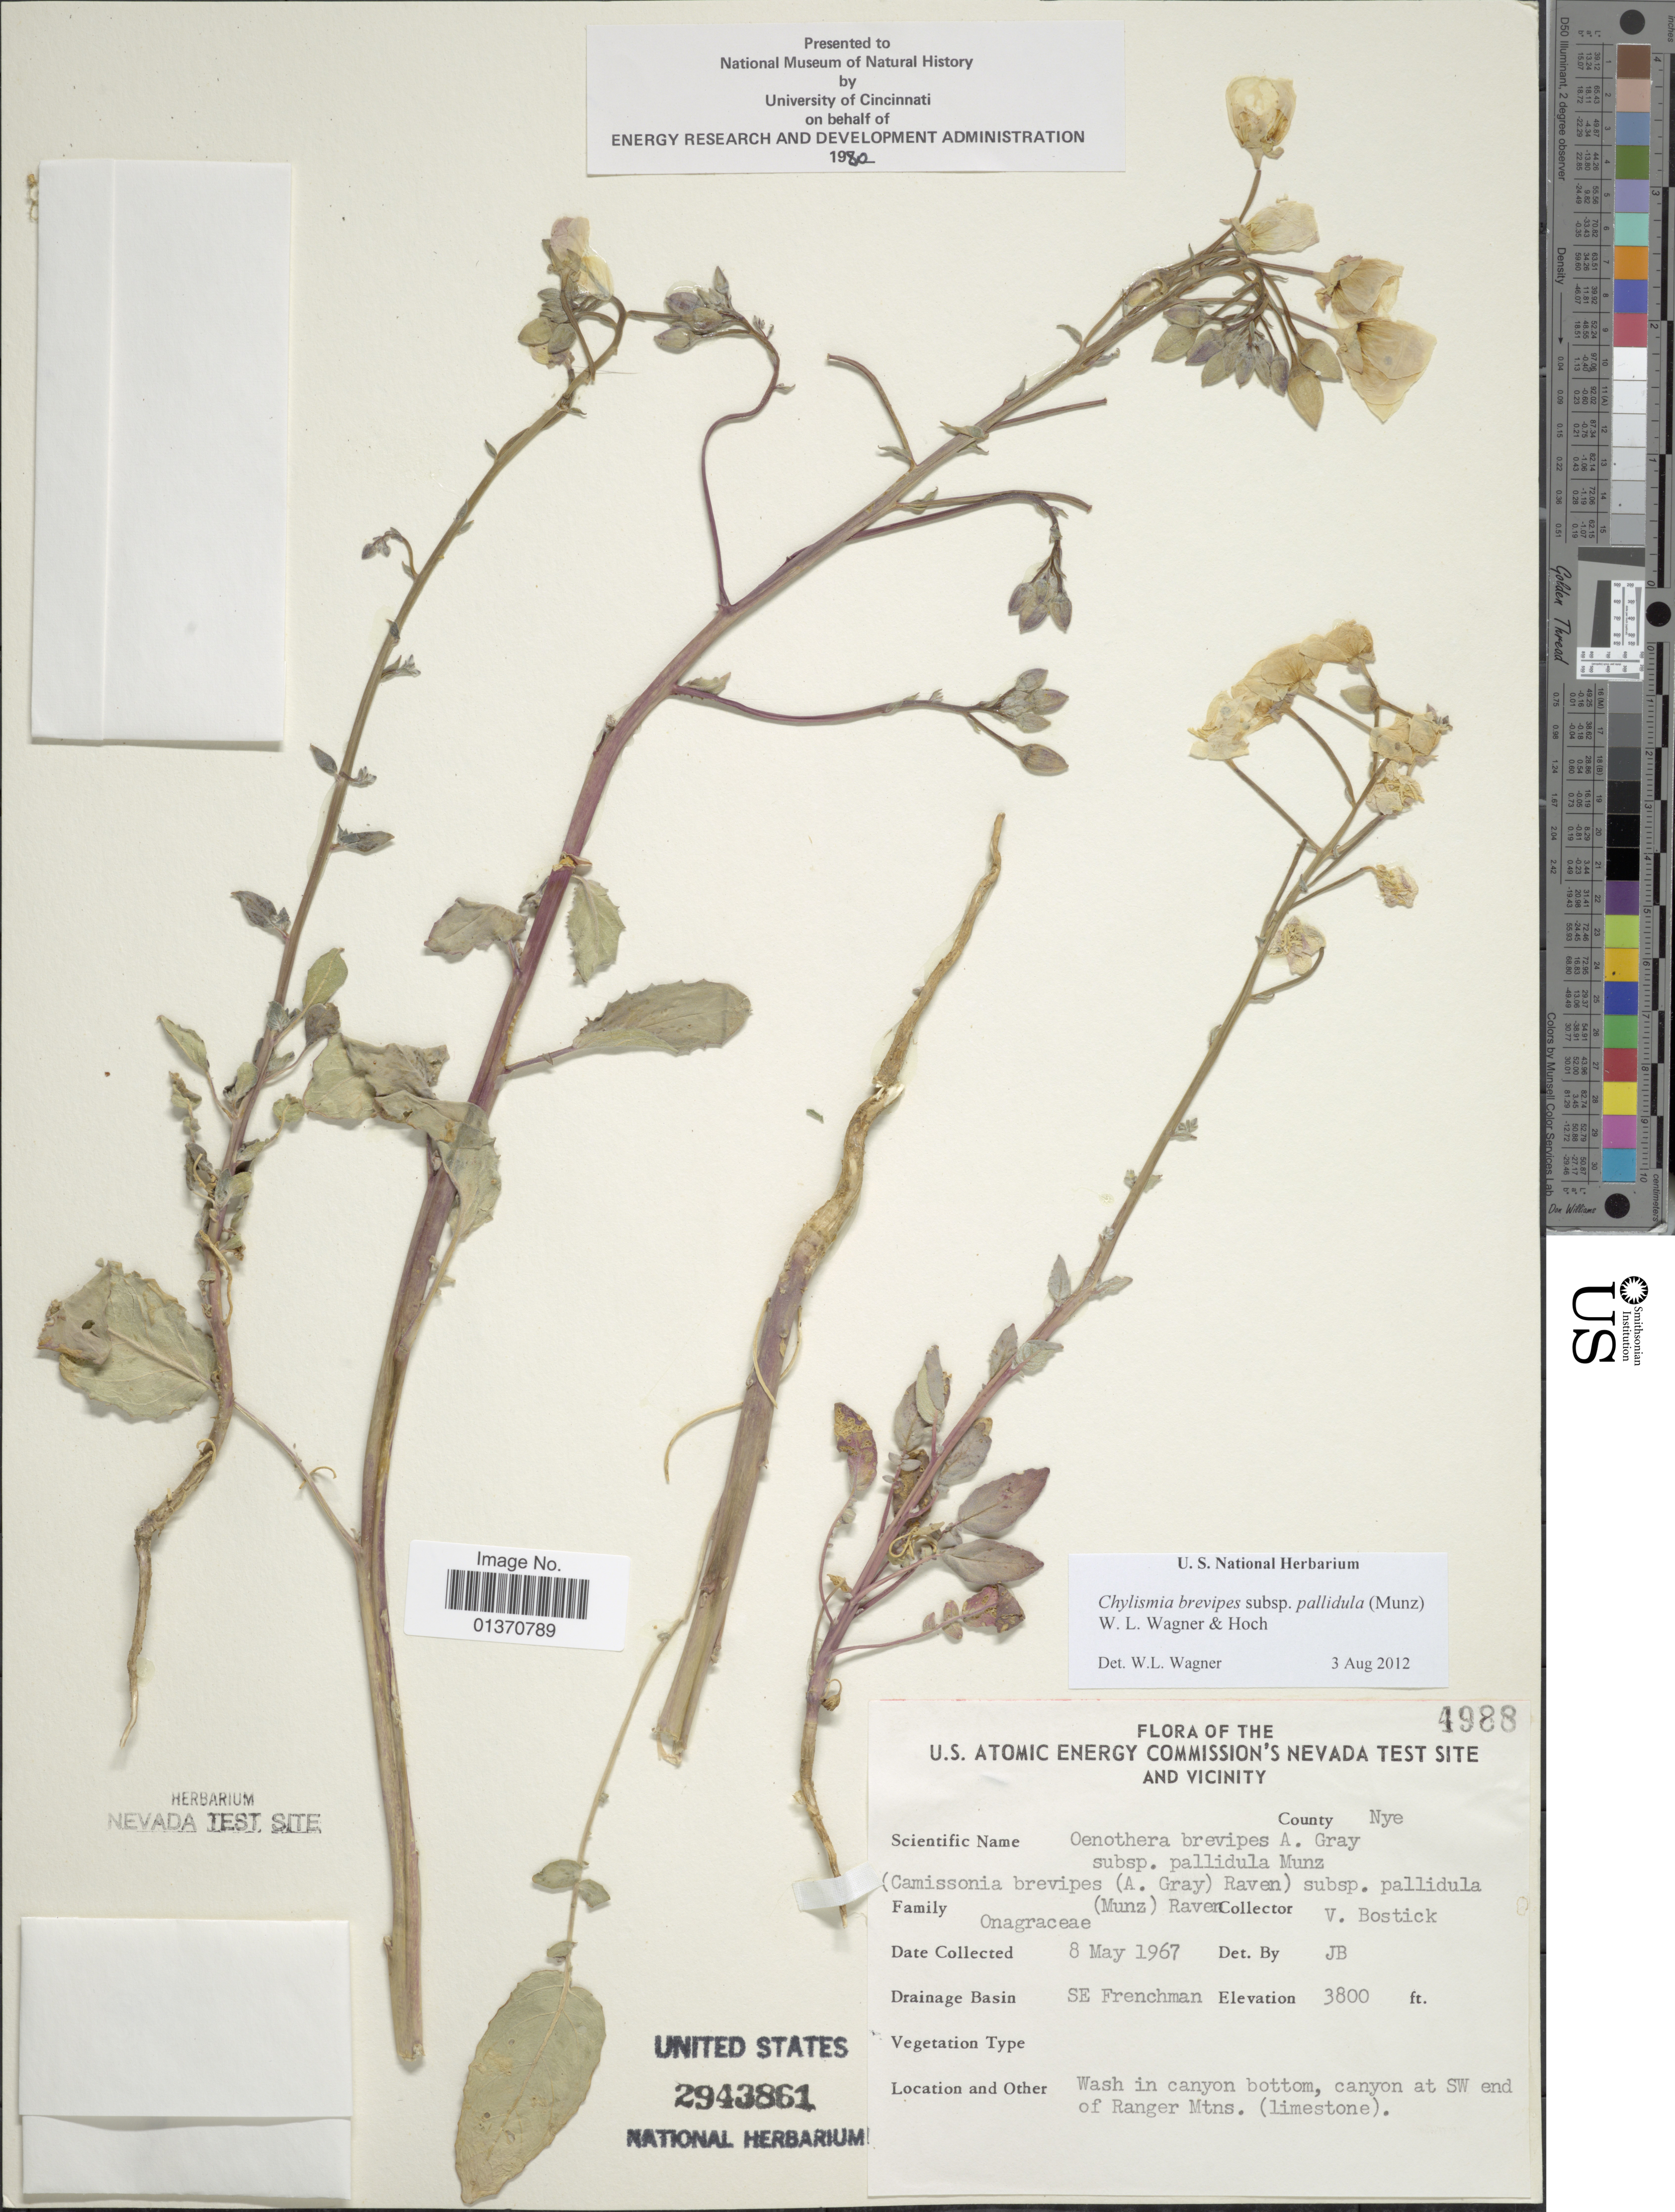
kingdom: Plantae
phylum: Tracheophyta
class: Magnoliopsida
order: Myrtales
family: Onagraceae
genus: Chylismia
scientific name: Chylismia brevipes subsp. pallidula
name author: (Munz) W.L. Wagner & Hoch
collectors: V. Bostick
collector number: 4988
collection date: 1967-05-08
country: United States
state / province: Nevada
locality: U. S. Atomic Energy Commission's Nevada Test Site and Vicinity, County Nye, SE Frenchman, Wash in canyon bottom, canyon at SW end of Ranger Mtns. (limestone)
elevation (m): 1158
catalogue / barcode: US 2943861